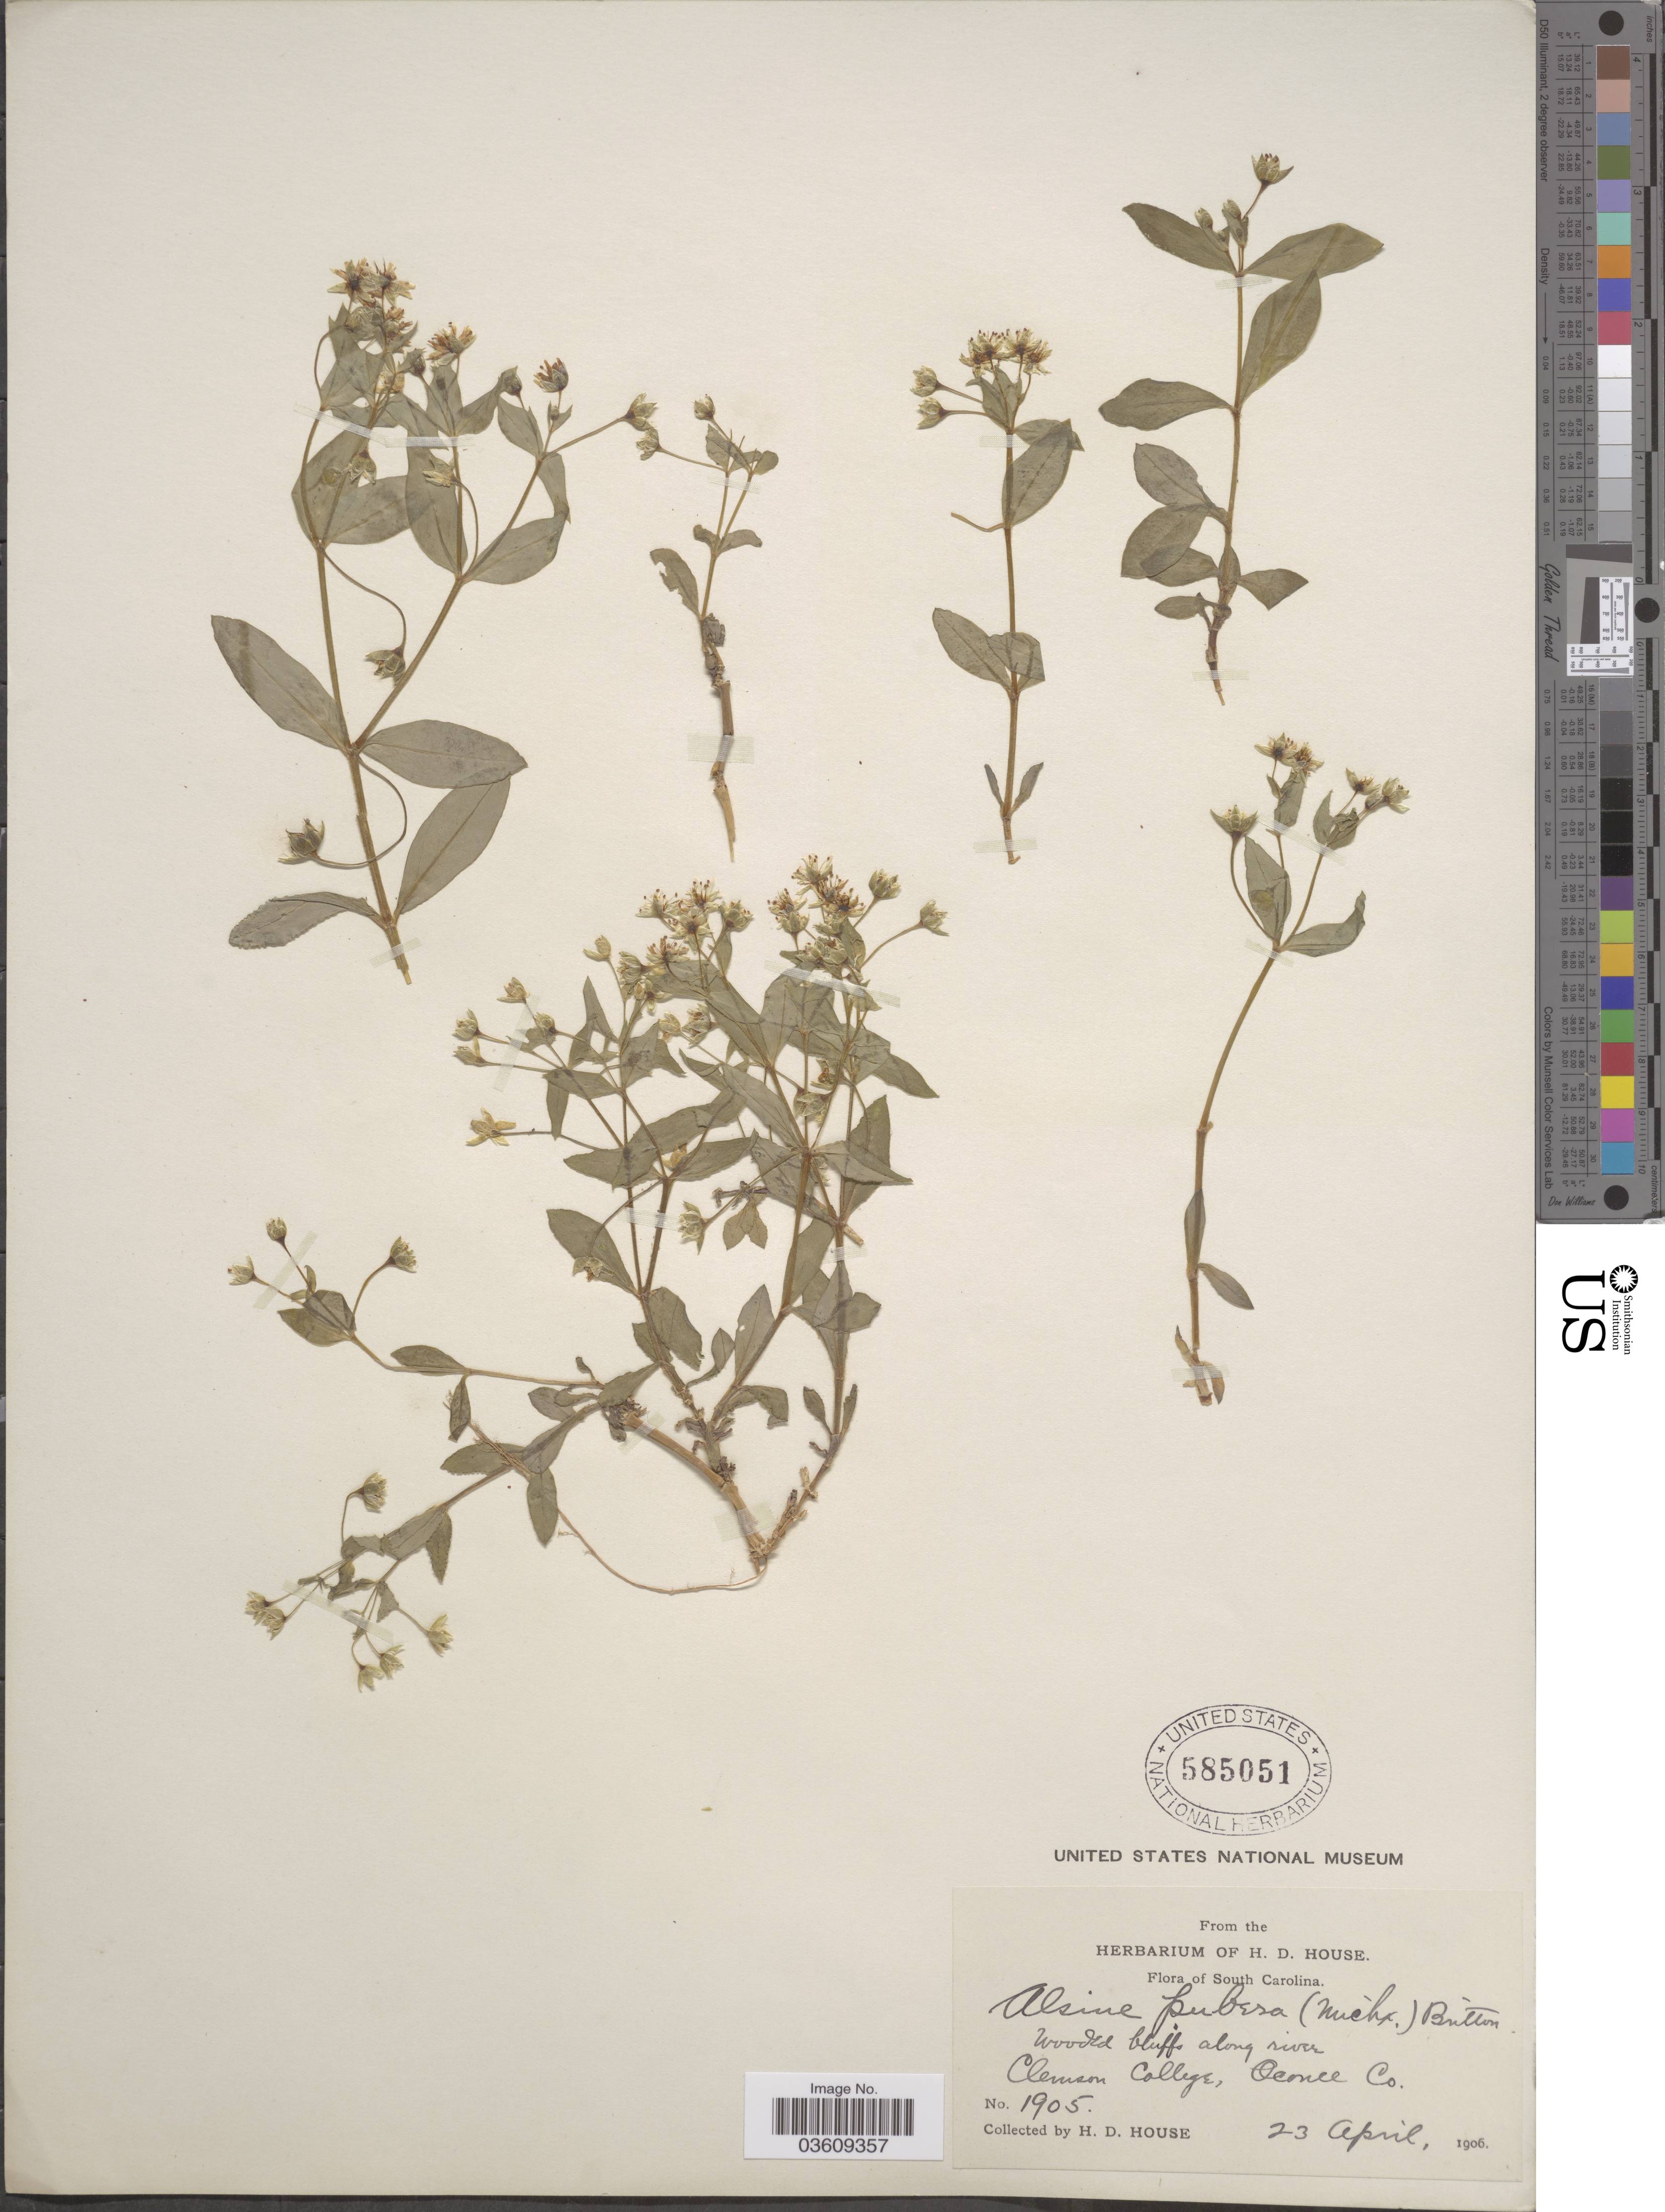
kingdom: Plantae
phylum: Tracheophyta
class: Magnoliopsida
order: Caryophyllales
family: Caryophyllaceae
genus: Stellaria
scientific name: Stellaria pubera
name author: Michx.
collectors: H. D. House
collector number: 1905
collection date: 1906-04-23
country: United States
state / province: South Carolina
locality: Clemson College, Oconee Co.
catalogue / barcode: US 585051